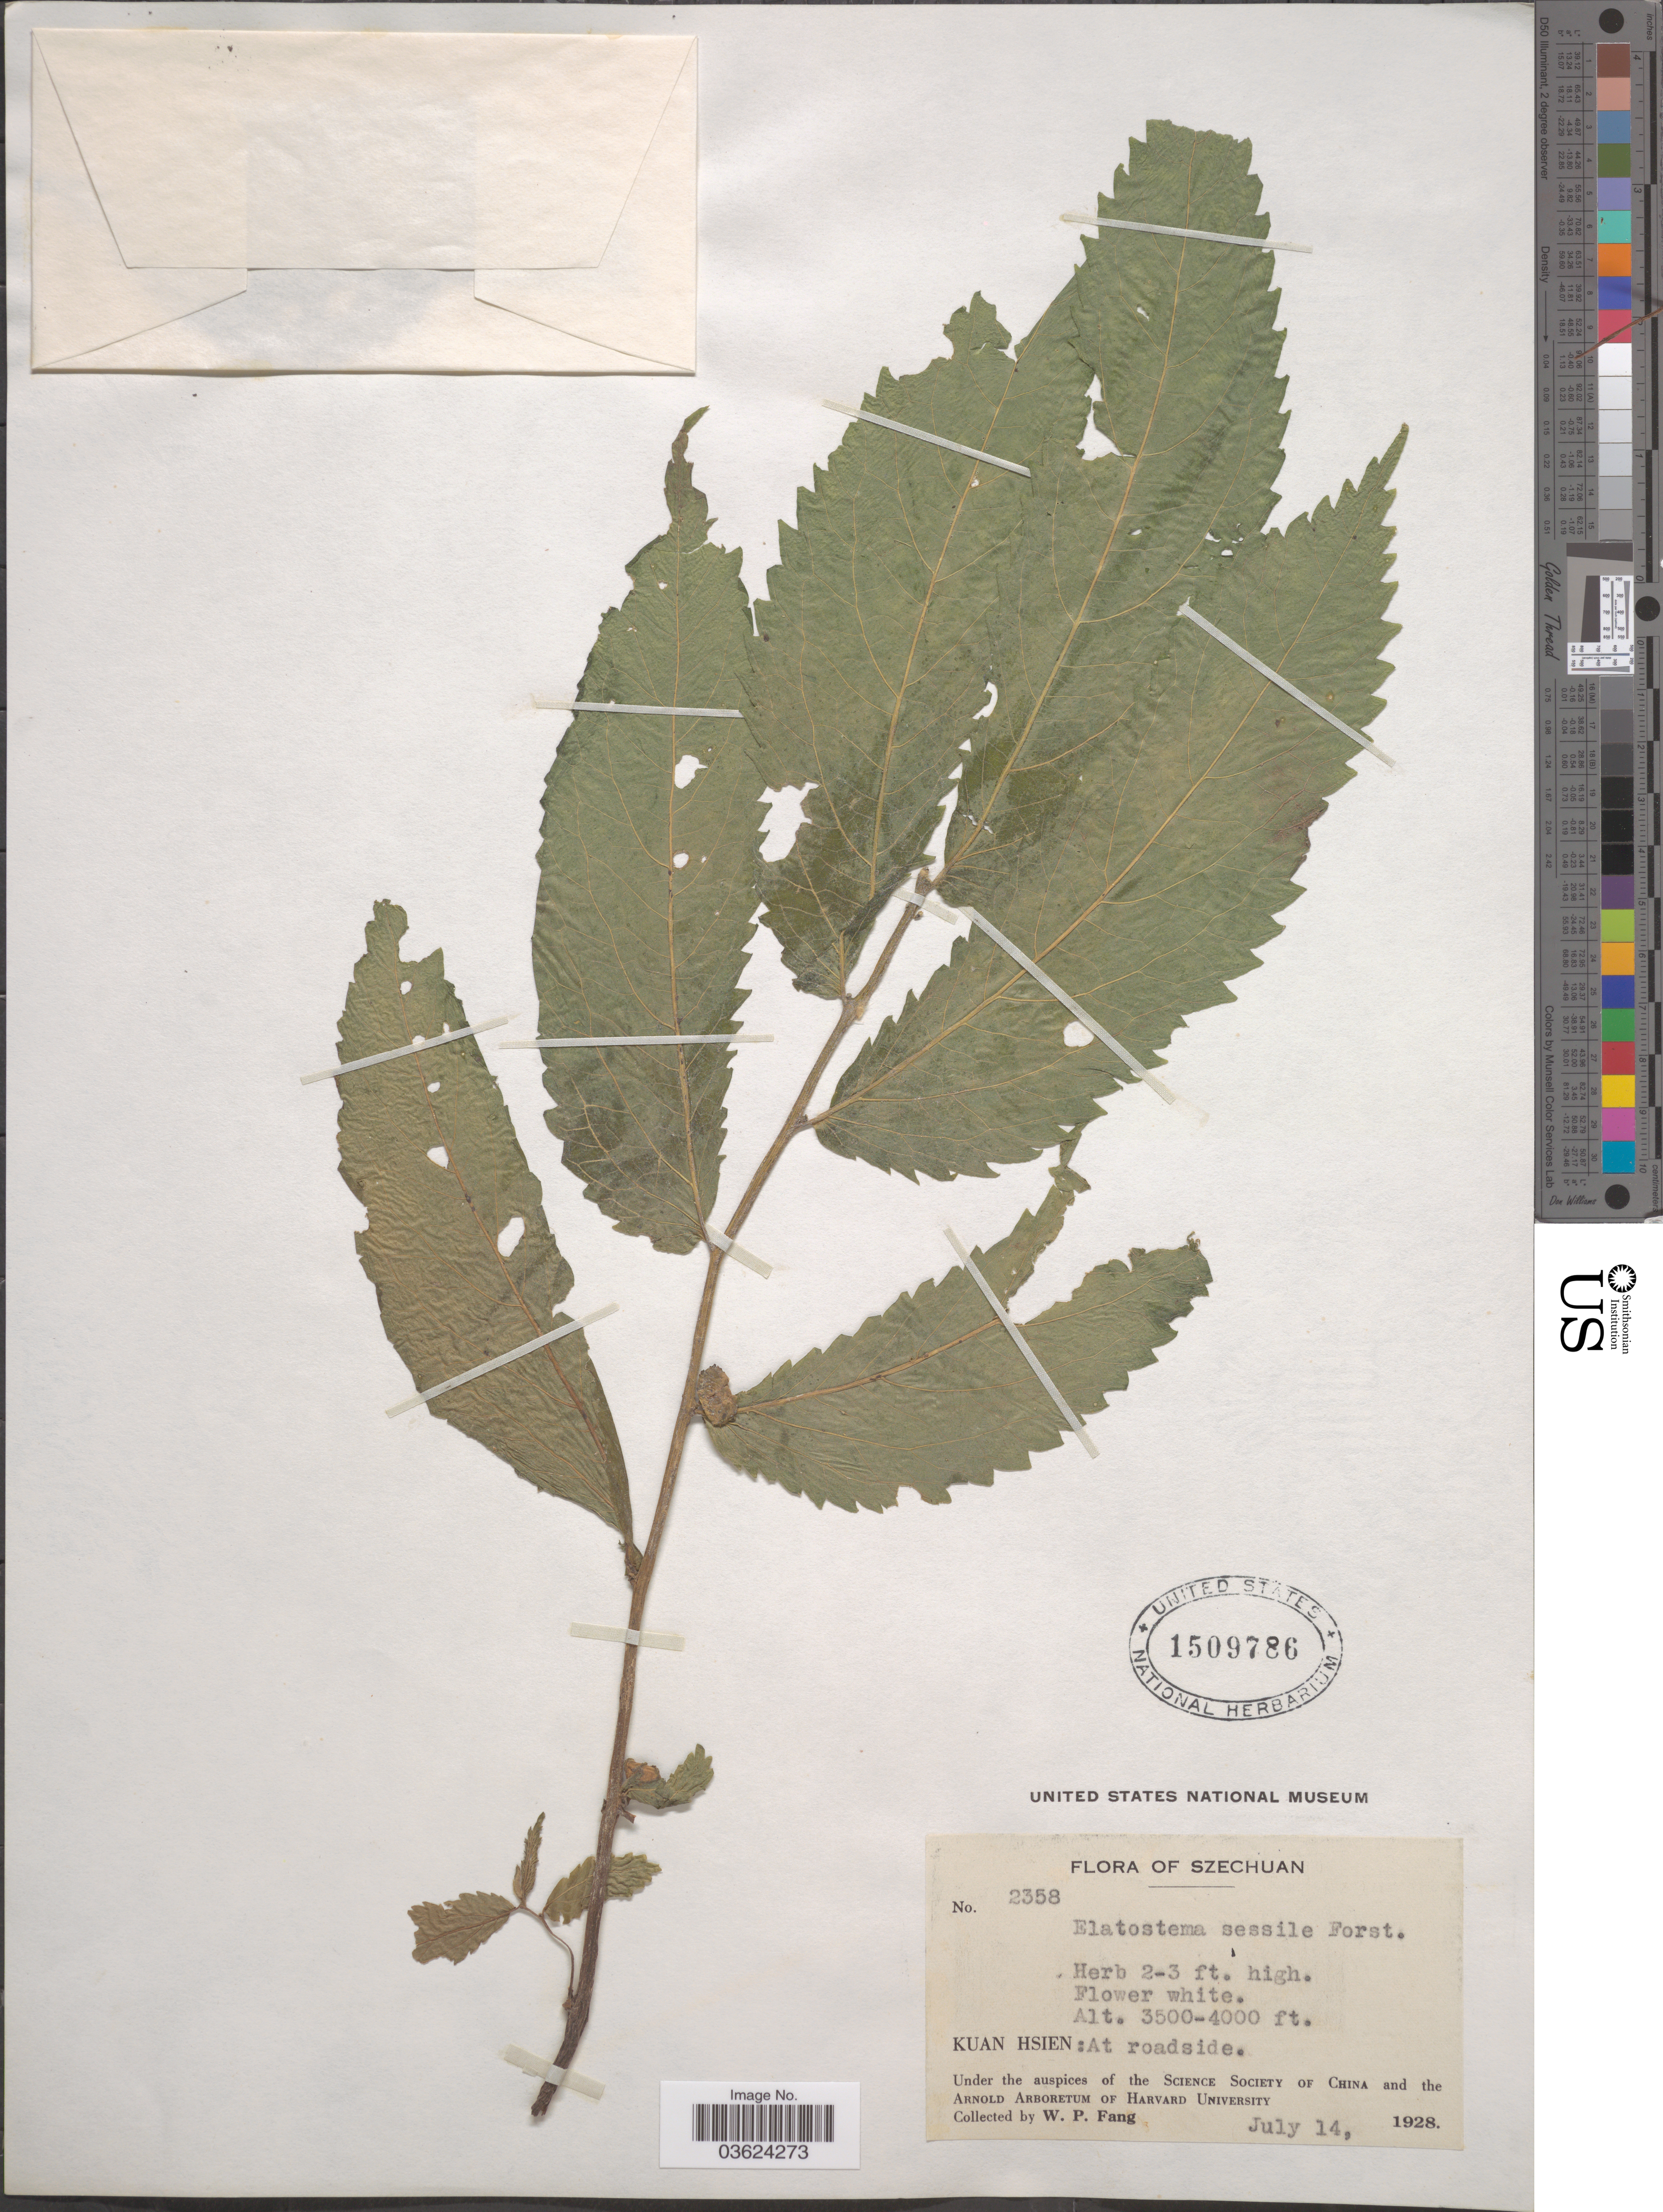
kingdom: Plantae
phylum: Tracheophyta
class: Magnoliopsida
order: Rosales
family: Urticaceae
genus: Elatostema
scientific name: Elatostema sessile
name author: J.R. Forst. & G. Forst.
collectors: W. P. Fang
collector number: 2358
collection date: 1928-07-14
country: China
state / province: Sichuan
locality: Szechuan. Kuan Hsien: At roadside.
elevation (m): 1067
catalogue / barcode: US 1509786